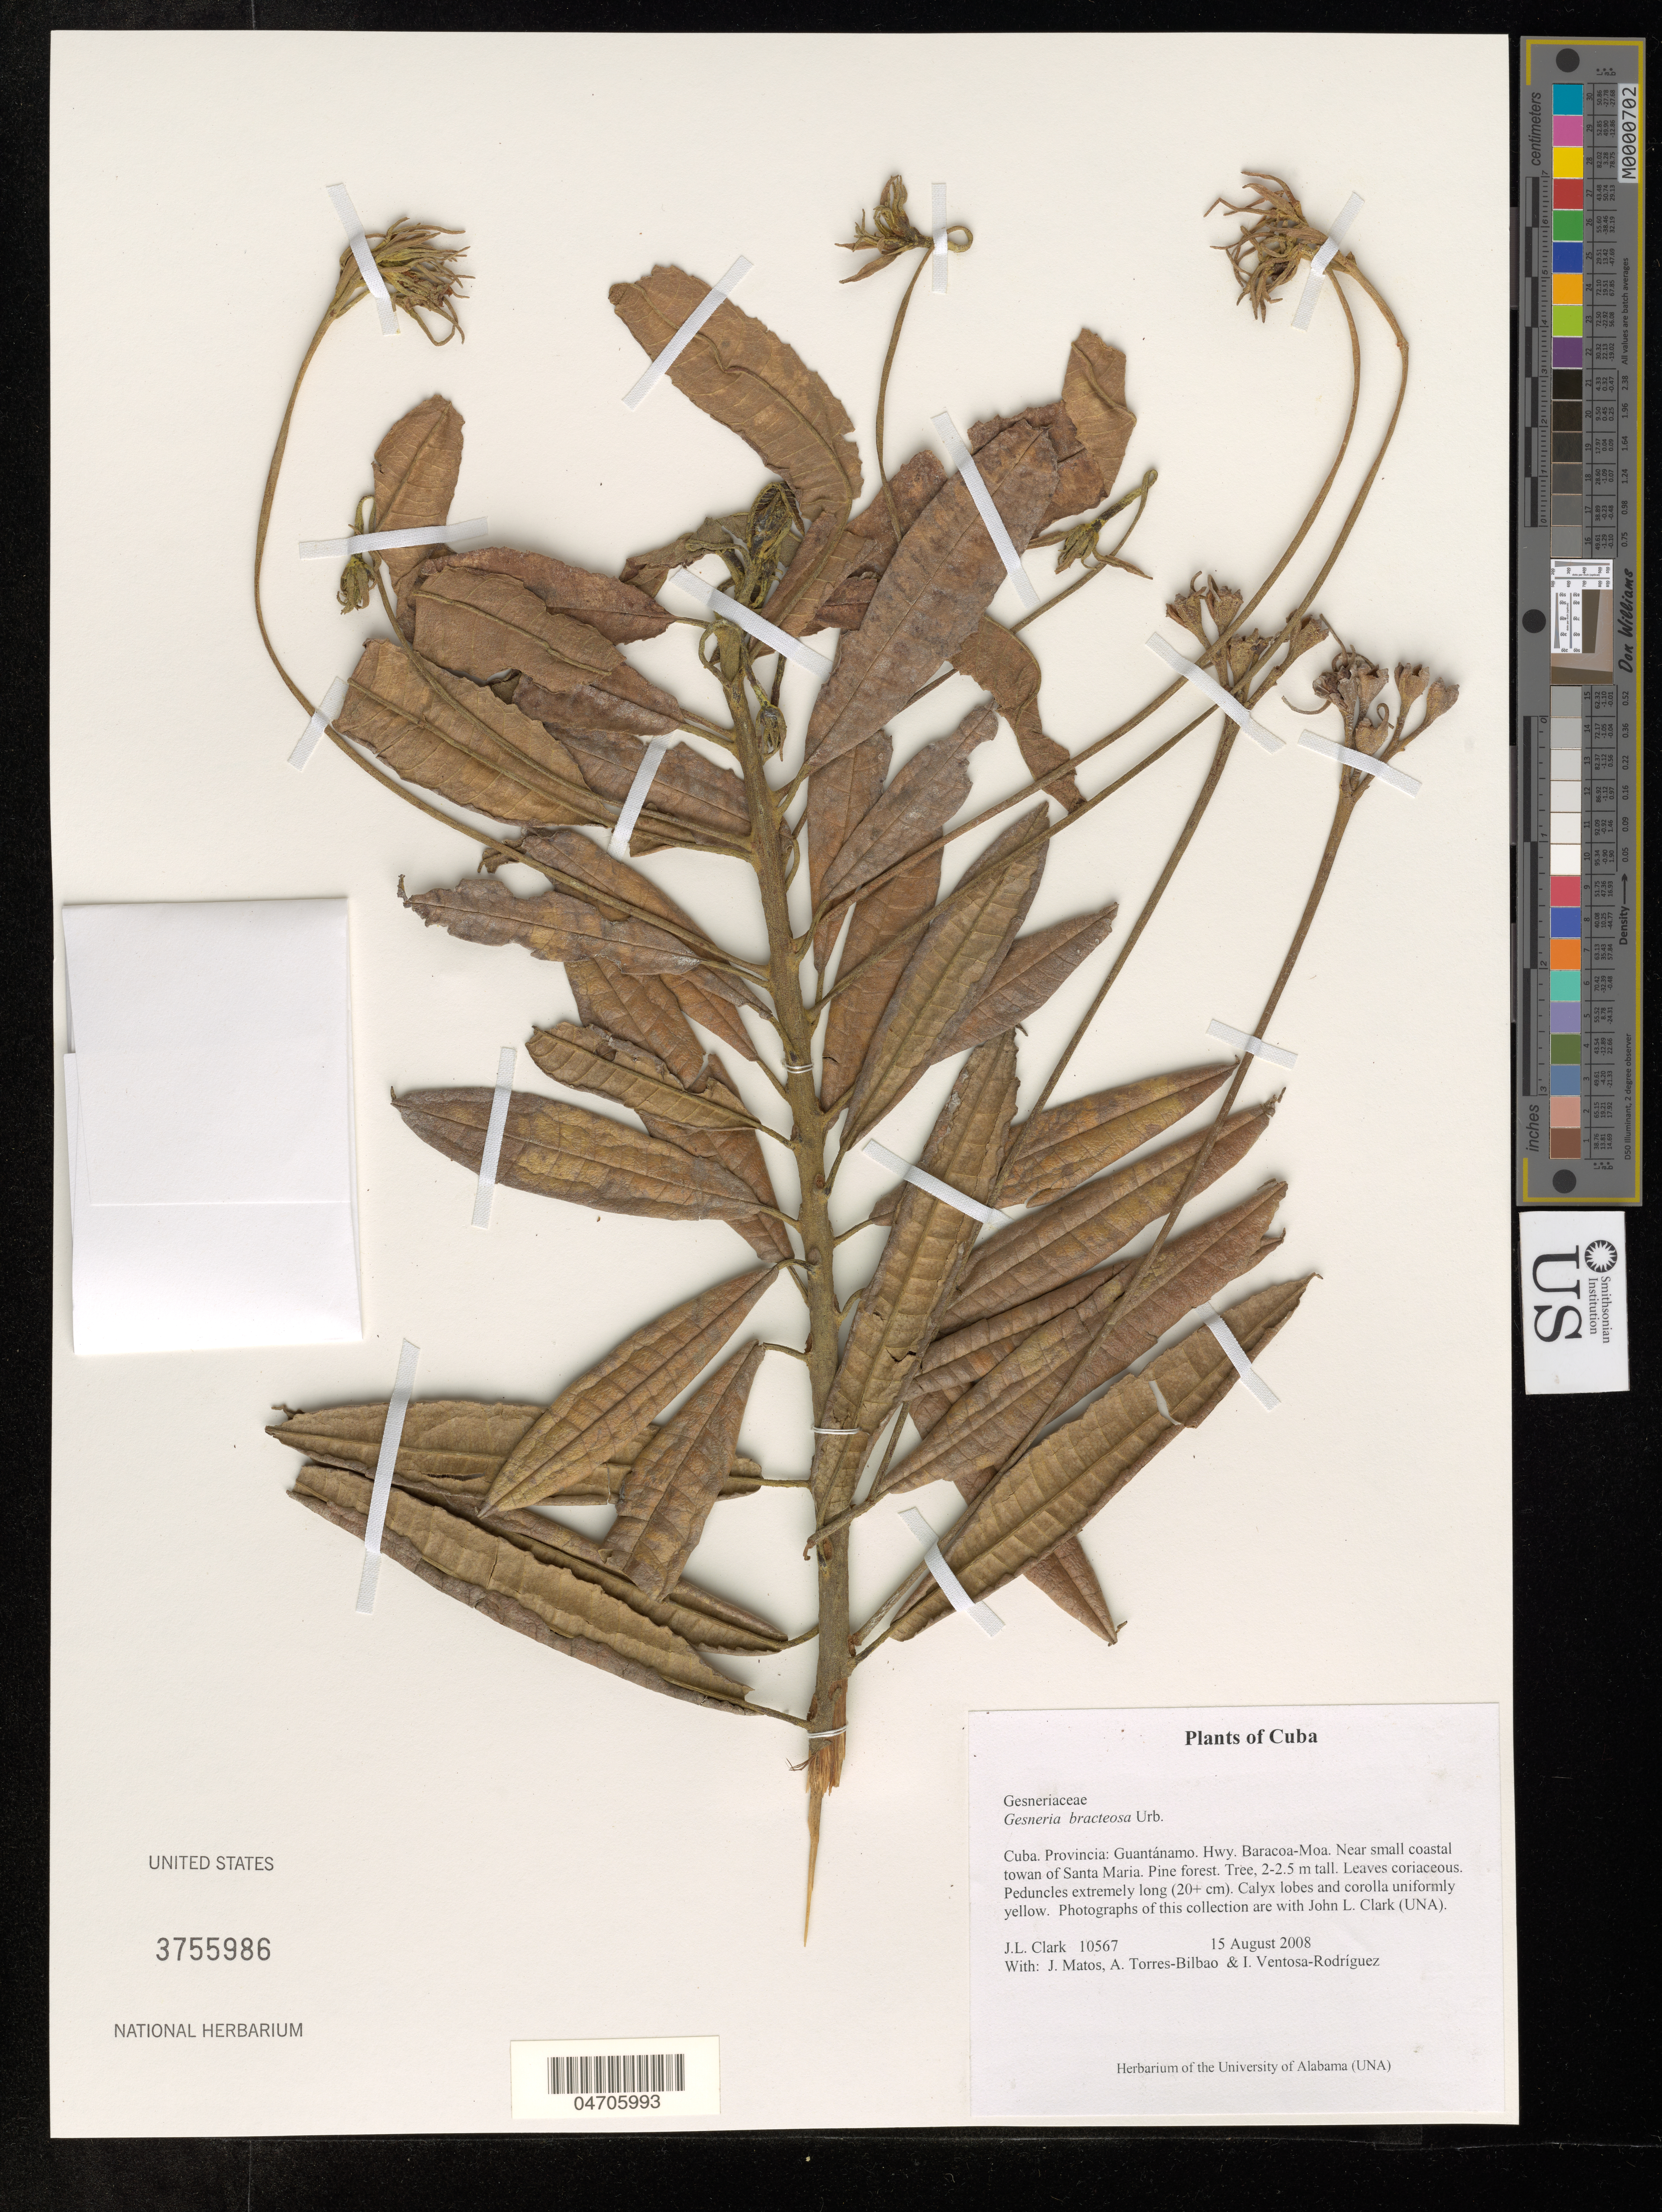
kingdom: Plantae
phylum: Tracheophyta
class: Magnoliopsida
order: Lamiales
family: Gesneriaceae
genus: Gesneria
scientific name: Gesneria bracteosa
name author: Urb.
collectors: J. L. Clark, J. Matos, A. Torres-Bilbao & I. Ventosa-Rodríquez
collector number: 10567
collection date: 2008-08-15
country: Cuba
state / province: Guantánamo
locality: Hwy. Baracoa-Moa. Near small coastal town of Santa Maria.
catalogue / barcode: US 3755986